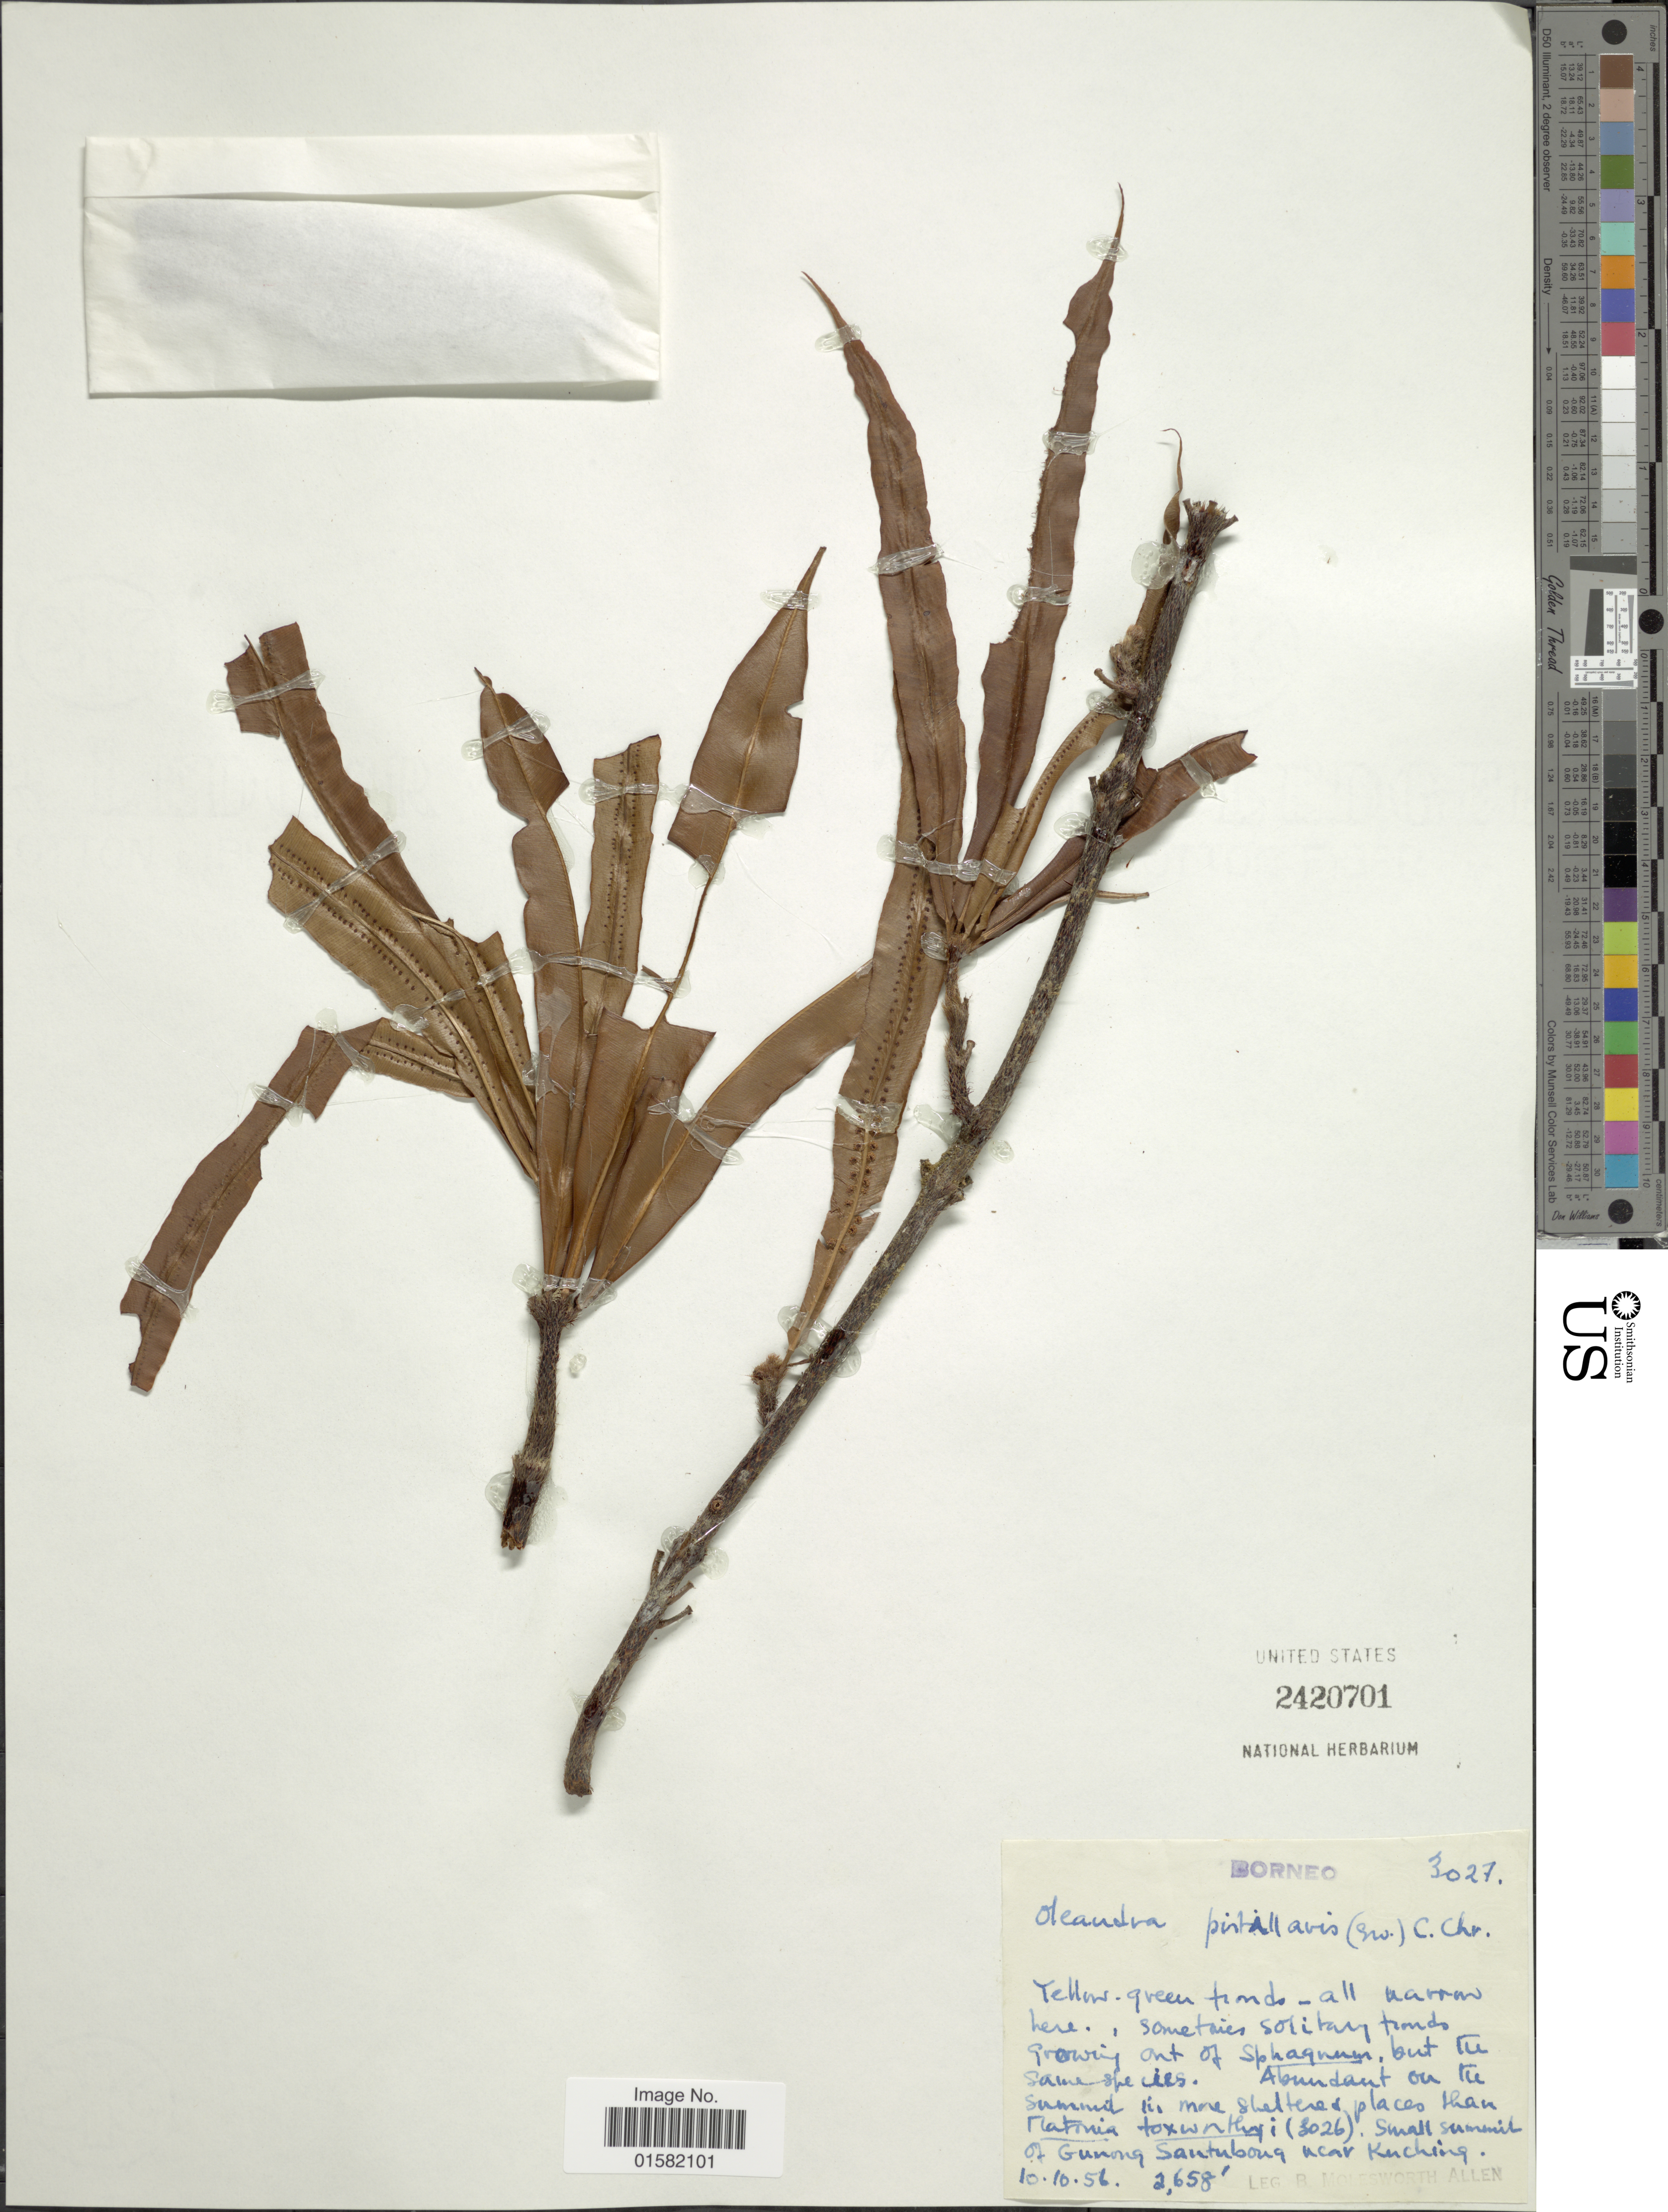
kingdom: Plantae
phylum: Tracheophyta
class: Polypodiopsida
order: Polypodiales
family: Oleandraceae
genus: Oleandra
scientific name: Oleandra pistillaris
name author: (Sw.) C. Chr.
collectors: B. E. G. Molesworth-Allen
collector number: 3027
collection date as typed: Transcribed d/m/y: 10/10/56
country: Malaysia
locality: Borneo, small summit of Gunonf Santubong near Kuching.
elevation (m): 810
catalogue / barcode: US 2420701